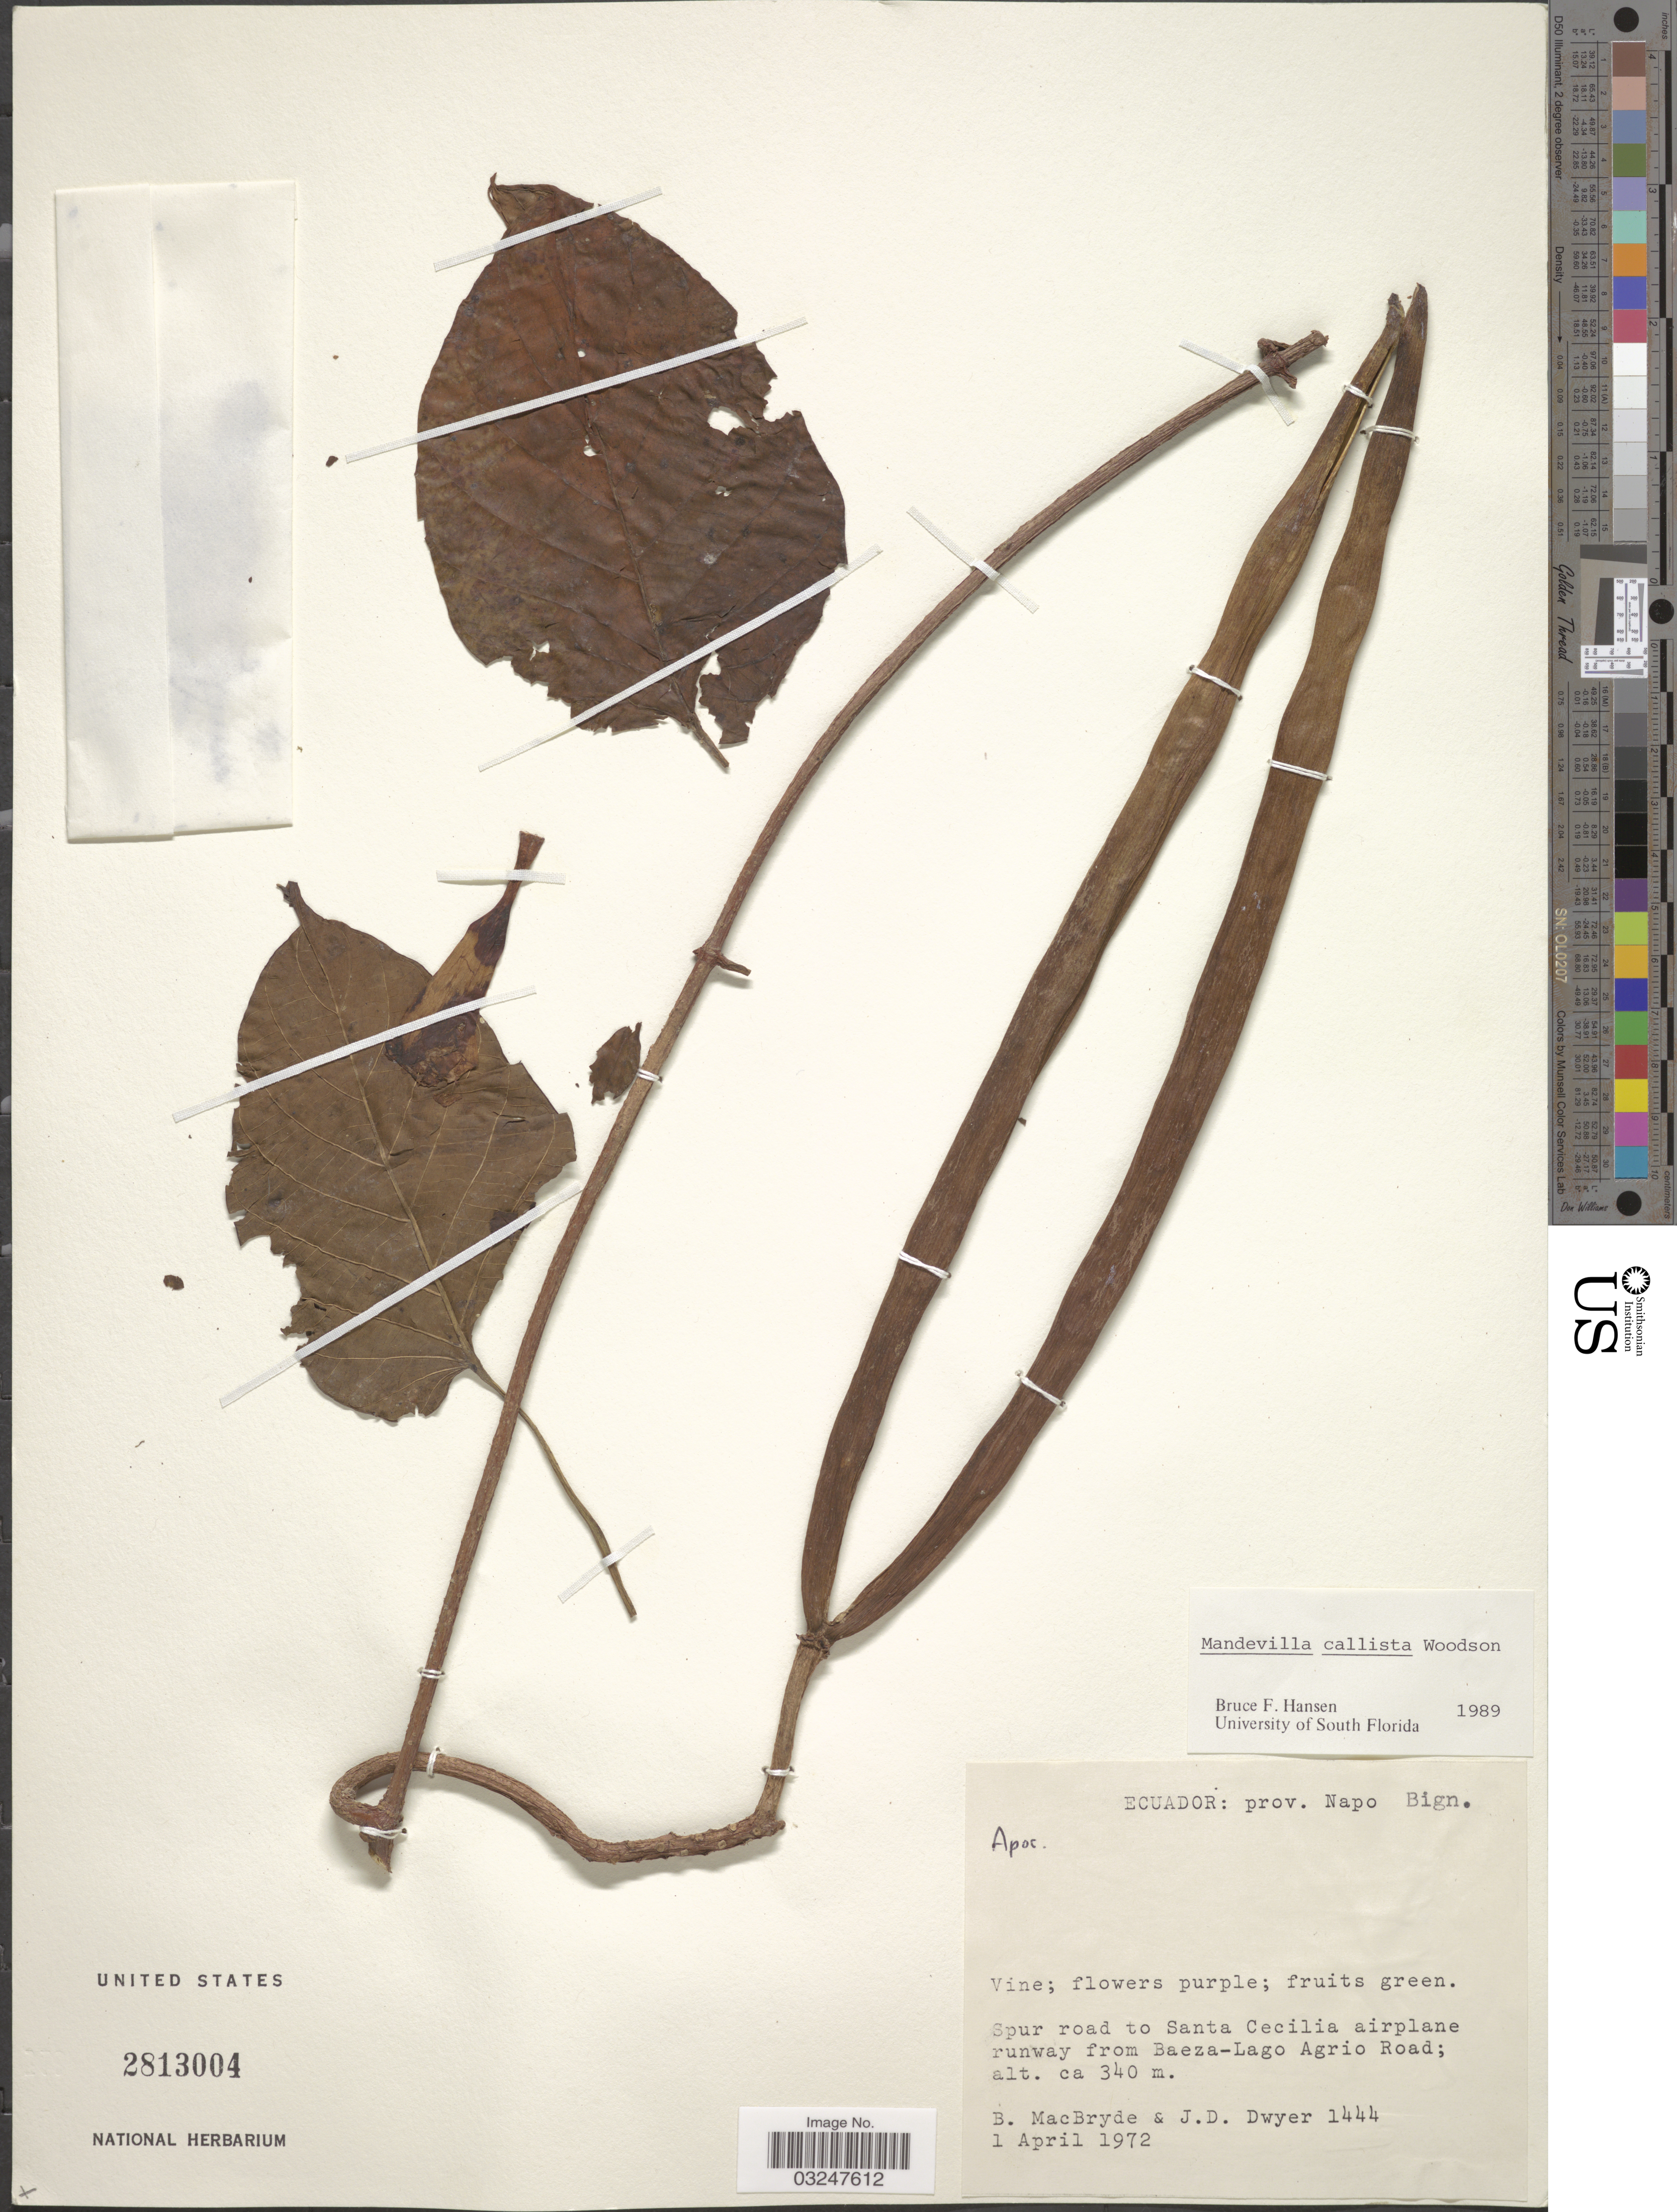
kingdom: Plantae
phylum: Tracheophyta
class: Magnoliopsida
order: Gentianales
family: Apocynaceae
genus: Mandevilla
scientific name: Mandevilla callista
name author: Woodson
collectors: B. MacBryde & J. D. Dwyer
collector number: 1444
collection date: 1972-04-01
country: Ecuador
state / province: Napo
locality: Prov. Napo, Spur road to Santa Cecilia airplane runway from Baeza-Lago Agrio Road.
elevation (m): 340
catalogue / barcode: US 2813004